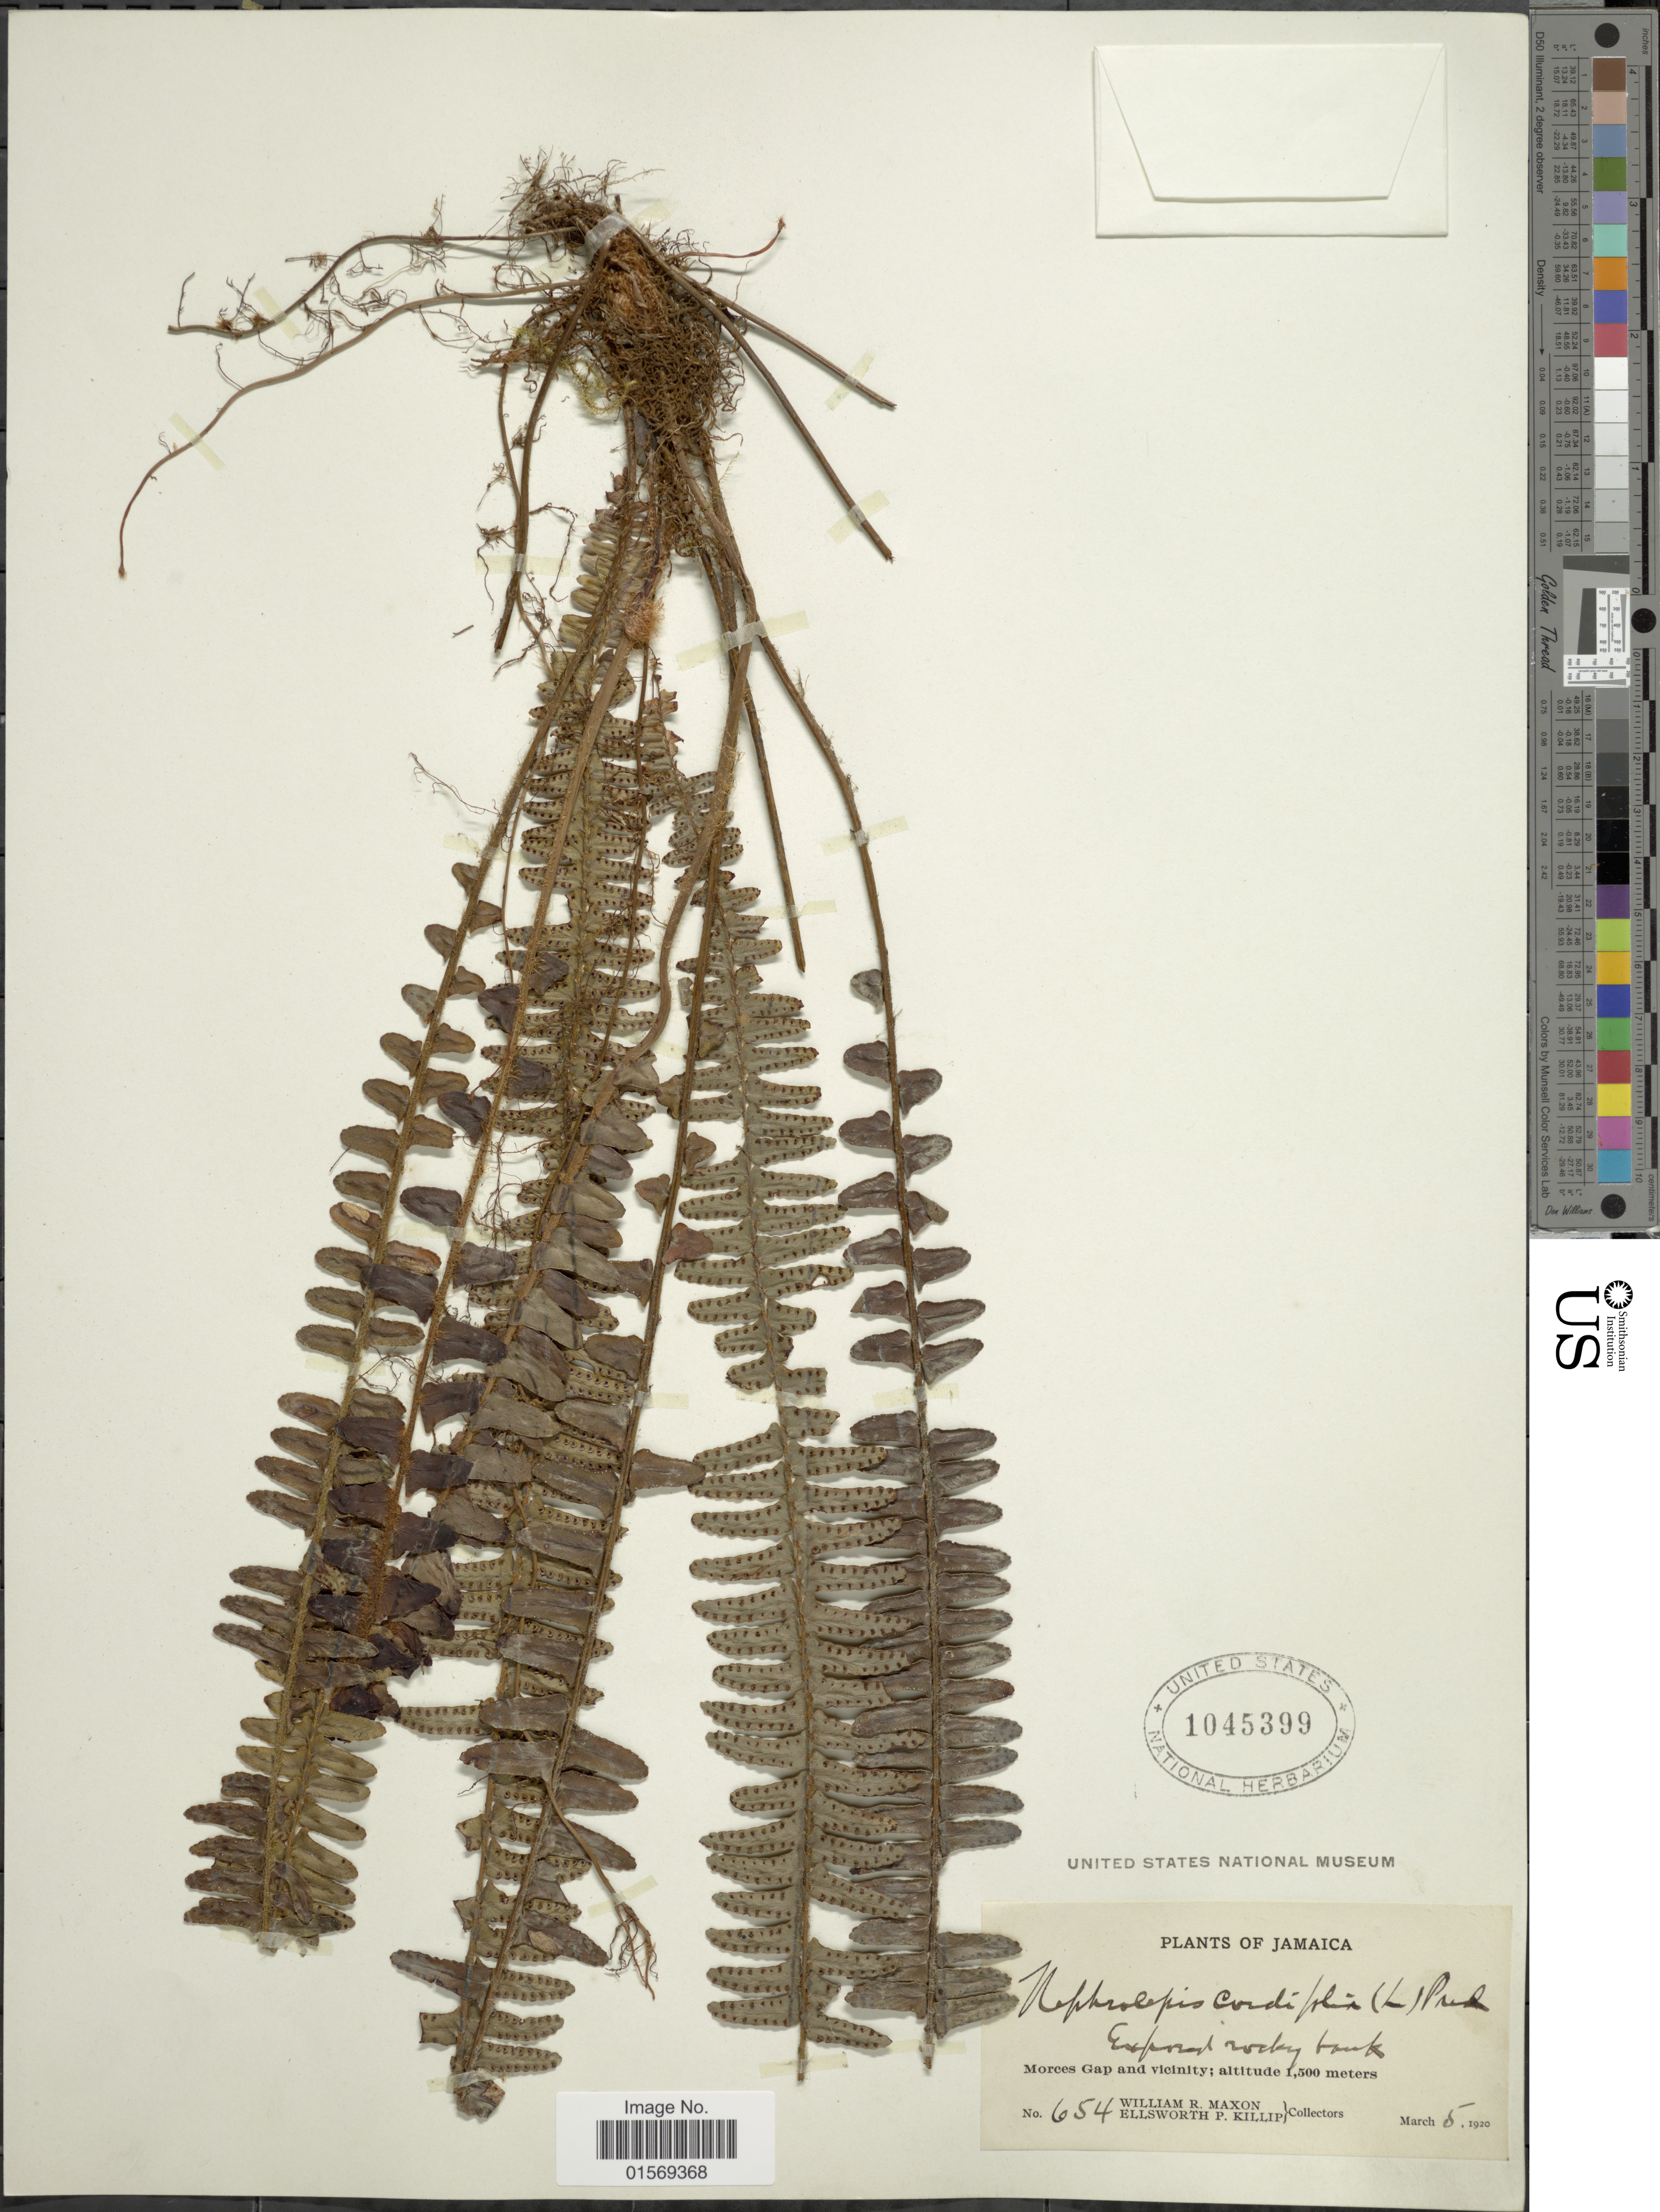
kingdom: Plantae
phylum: Tracheophyta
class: Polypodiopsida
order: Polypodiales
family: Nephrolepidaceae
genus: Nephrolepis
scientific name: Nephrolepis cordifolia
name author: (L.) C. Presl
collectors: W. R. Maxon & E. P. Killip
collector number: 654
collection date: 1920-03-05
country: Jamaica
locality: Morces Gap and vicinity.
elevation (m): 1500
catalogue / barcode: US 1045399